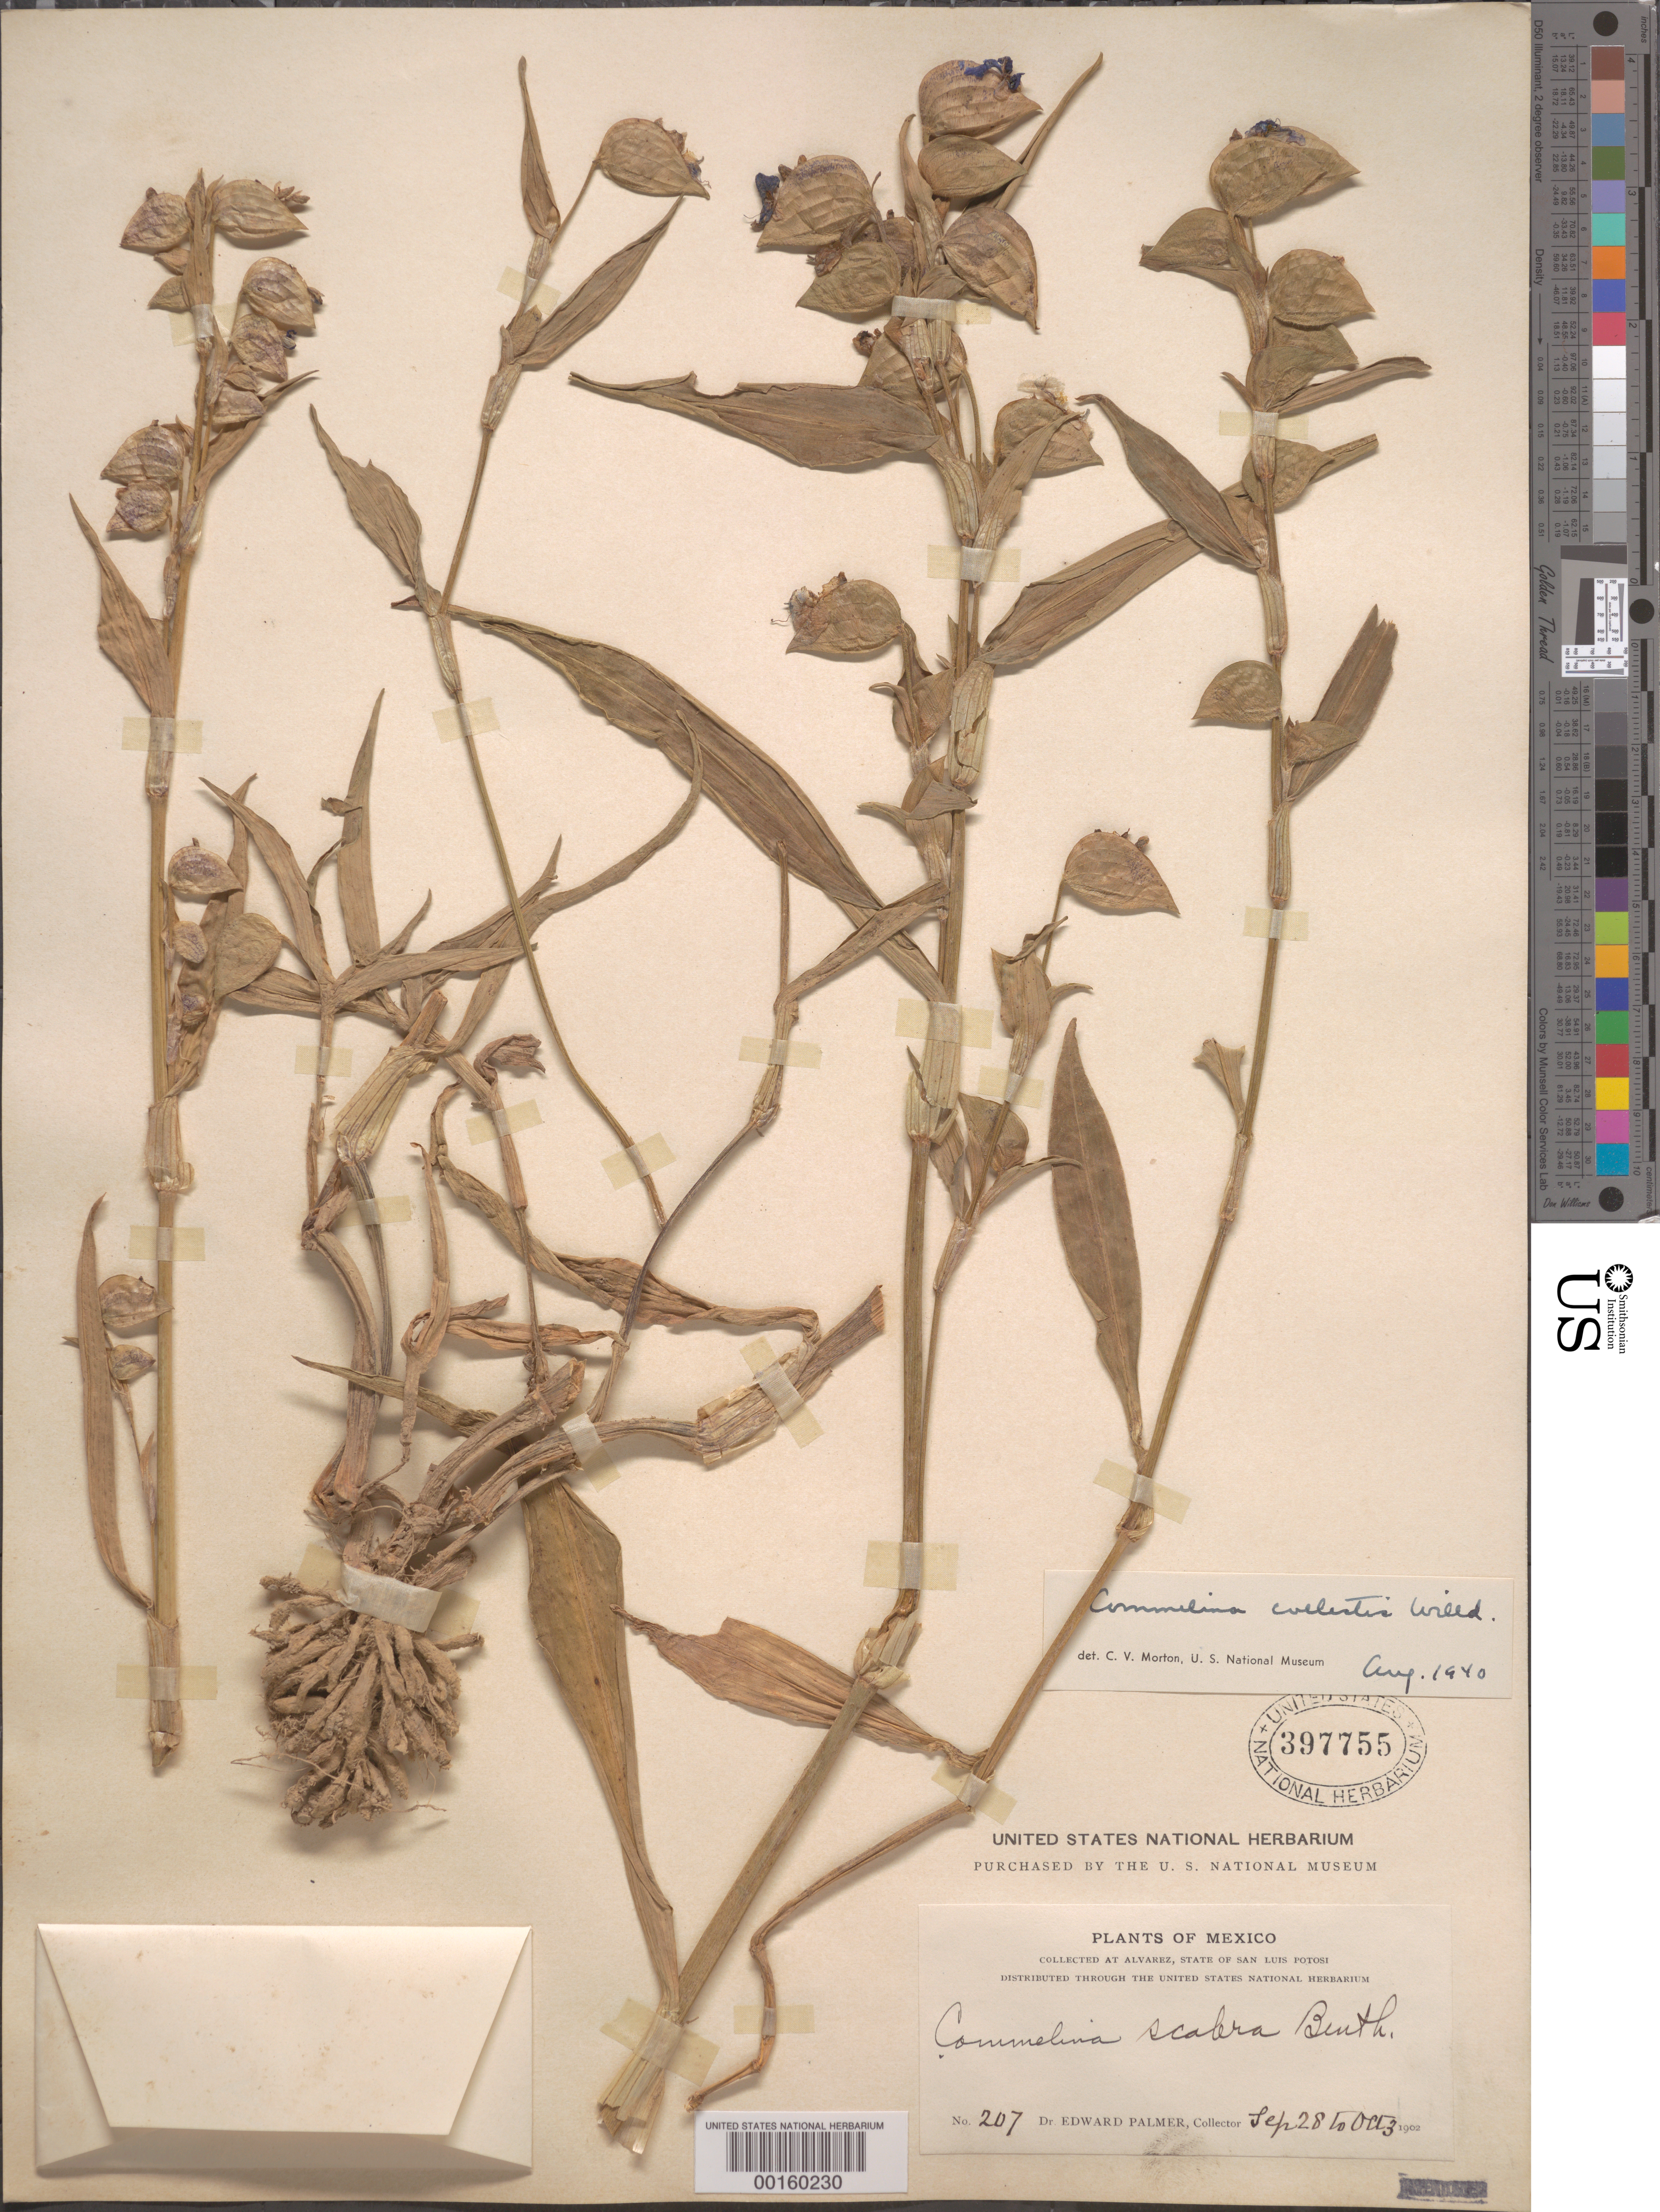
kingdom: Plantae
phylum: Tracheophyta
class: Liliopsida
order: Commelinales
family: Commelinaceae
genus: Commelina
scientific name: Commelina coelestis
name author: Willd.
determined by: Morton, C. V.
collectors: E. Palmer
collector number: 207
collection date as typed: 28 Sep 1902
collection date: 1902-09-28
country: Mexico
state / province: San Luis Potosí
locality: Alvarez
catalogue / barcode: US 397755